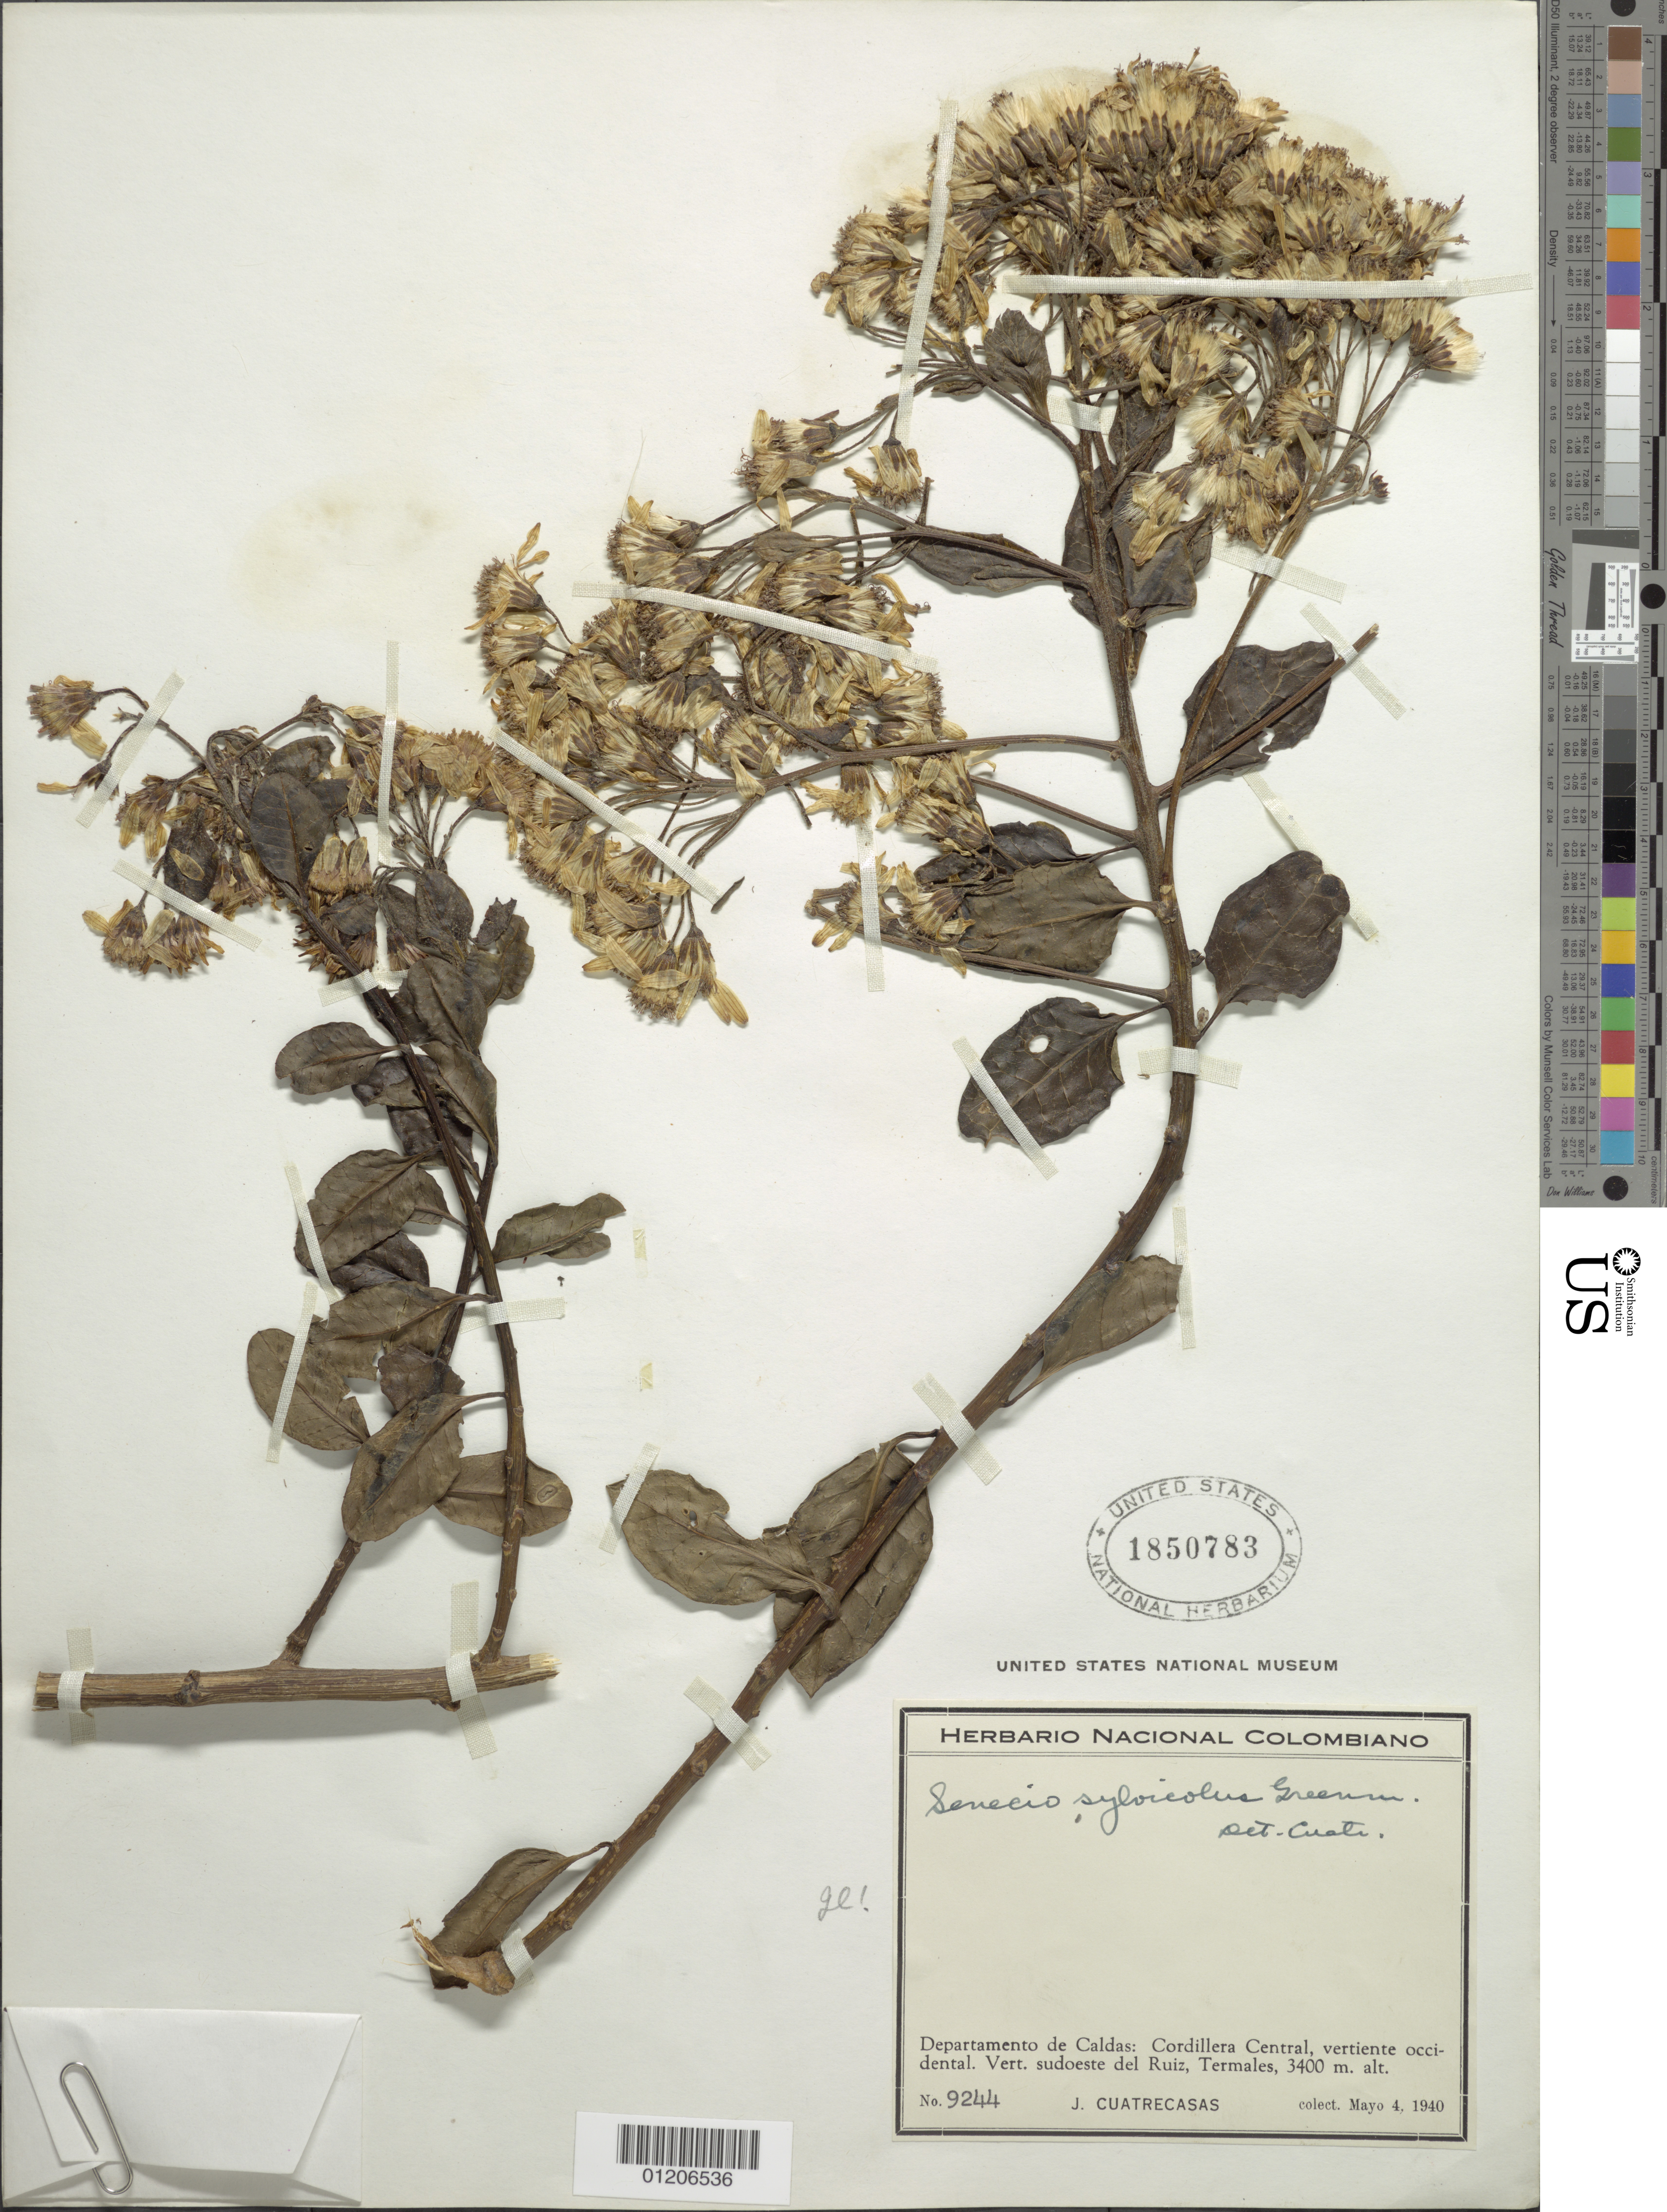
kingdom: Plantae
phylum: Tracheophyta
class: Magnoliopsida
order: Asterales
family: Asteraceae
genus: Pentacalia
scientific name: Pentacalia sylvicola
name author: (Greenm.) Cuatrec.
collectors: J. Cuatrecasas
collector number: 9244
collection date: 1940-05-04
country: Colombia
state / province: Caldas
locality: Cordillera central, vertiente occidental. Vert. sudoeste del Ruiz, Termales.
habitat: slopes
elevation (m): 3400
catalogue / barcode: US 1850783